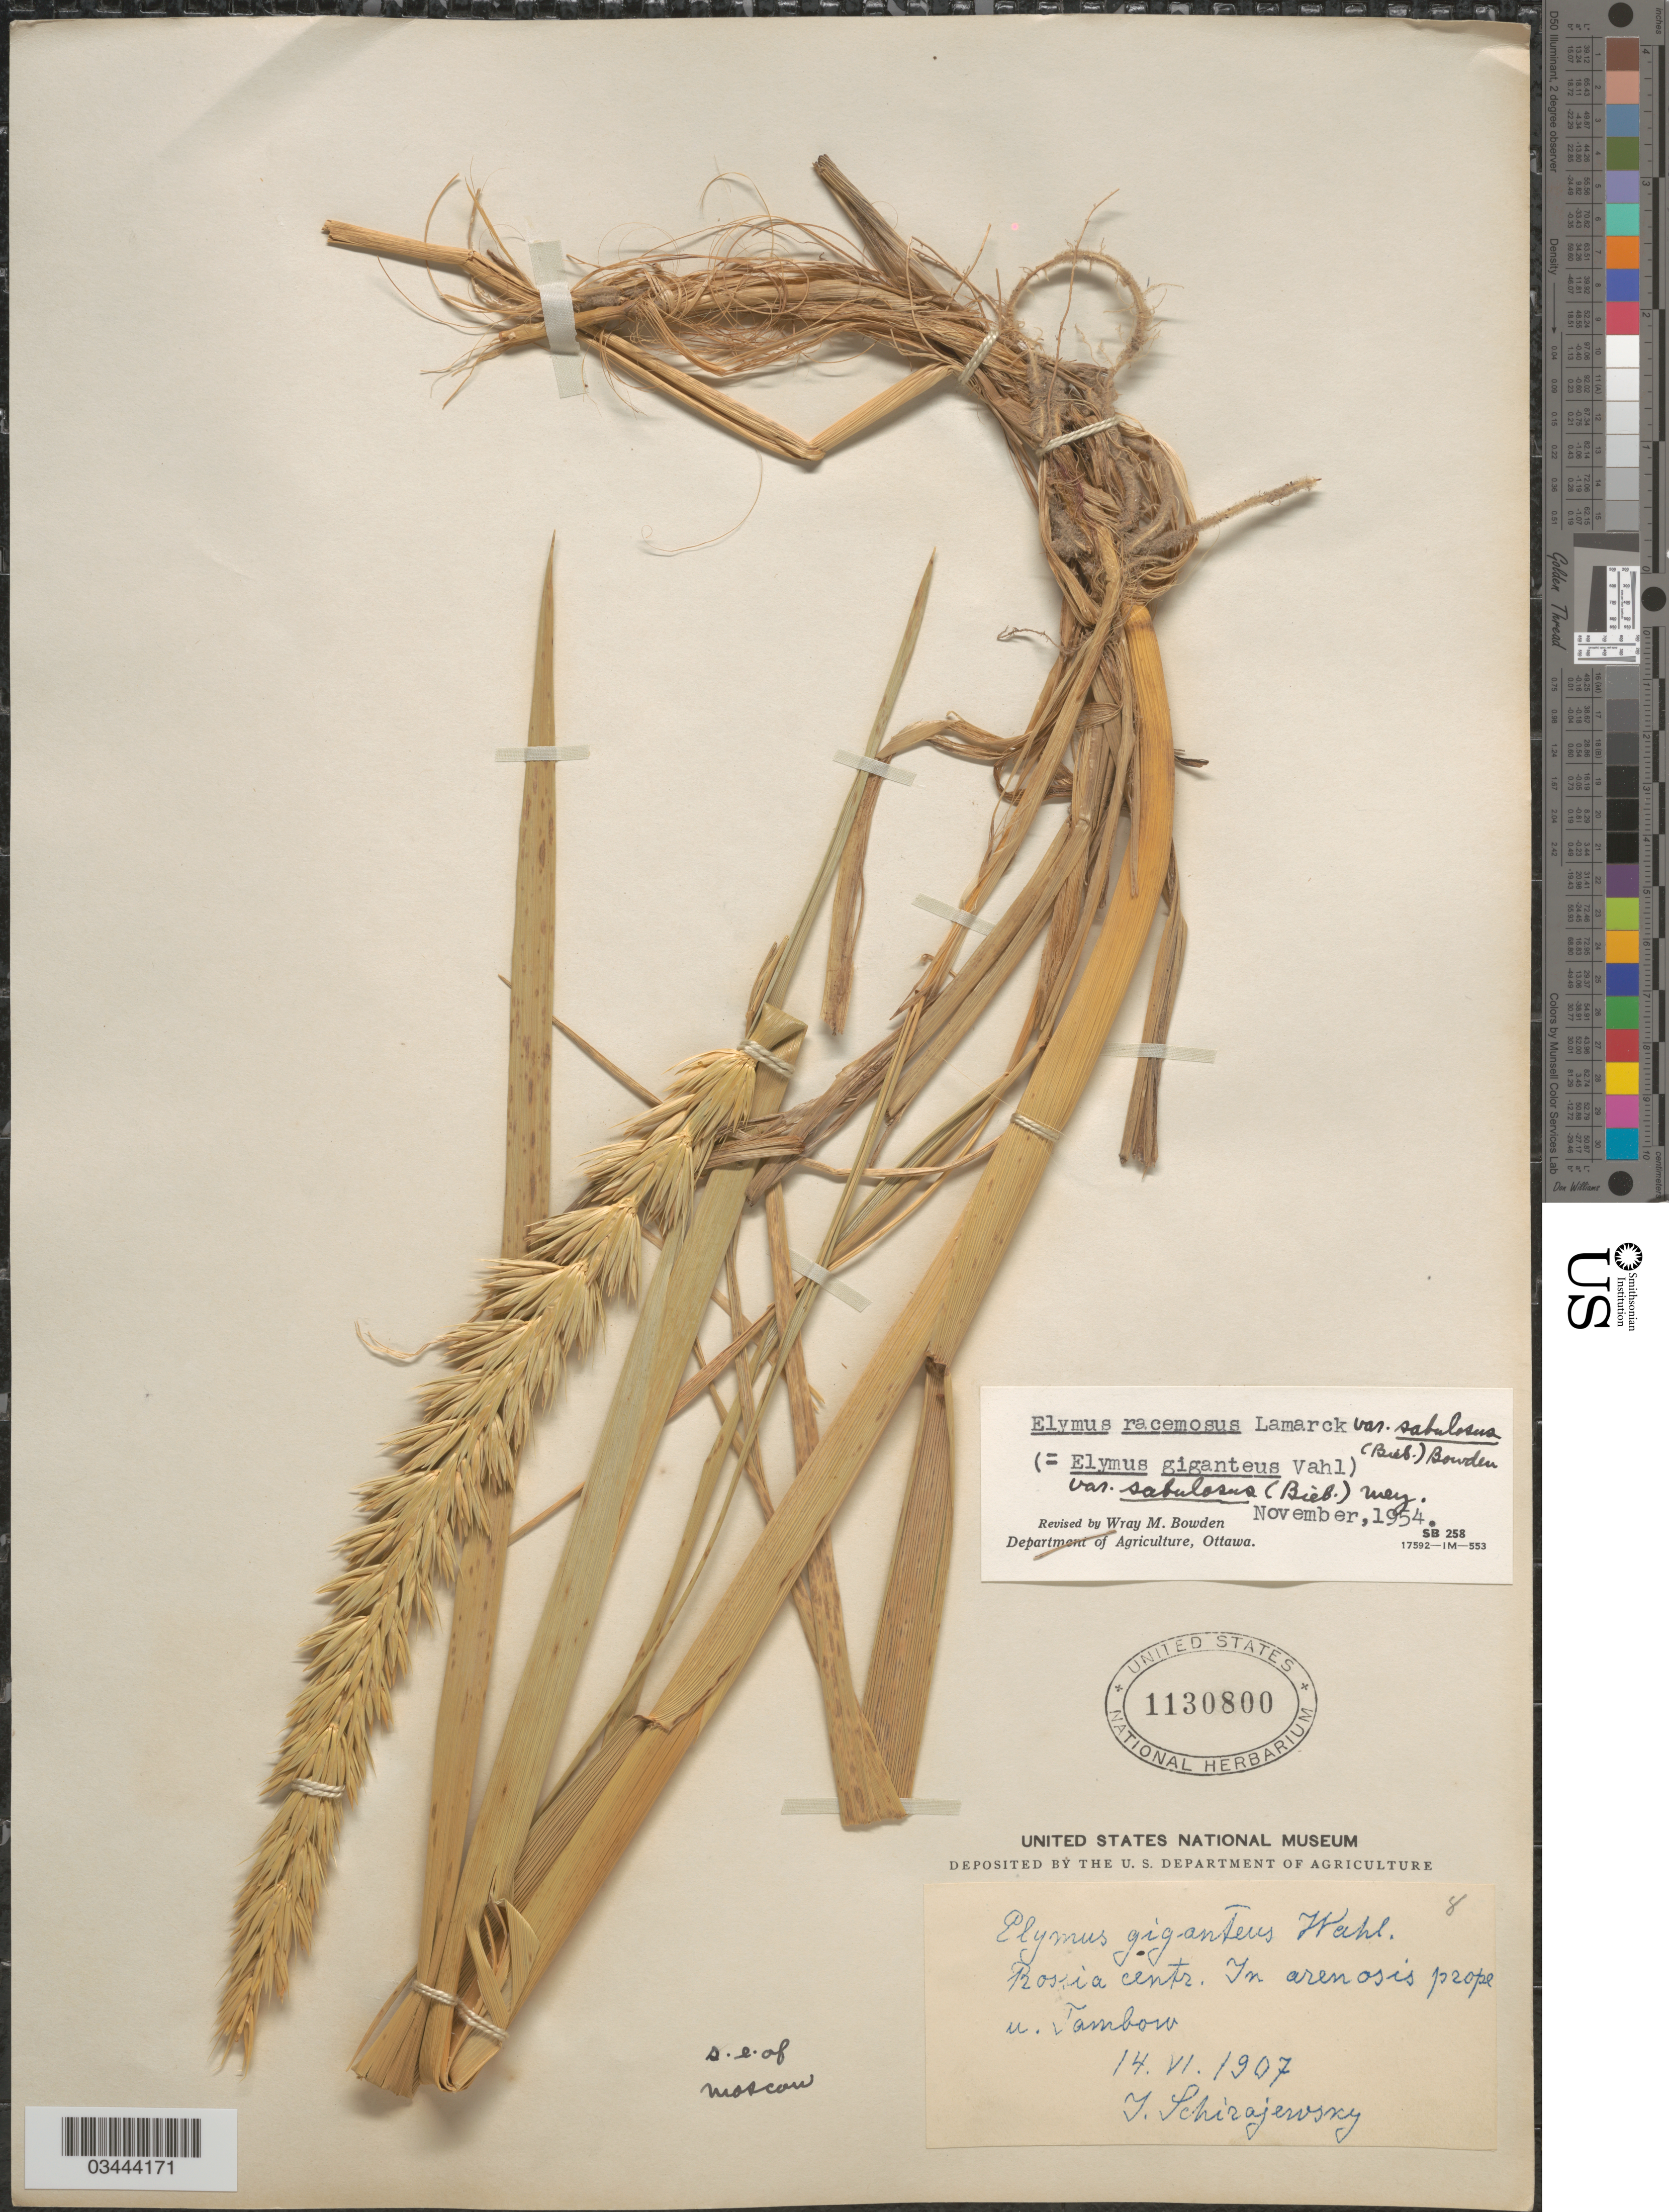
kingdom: Plantae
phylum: Tracheophyta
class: Liliopsida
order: Poales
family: Poaceae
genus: Leymus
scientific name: Leymus racemosus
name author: (Lam.) Tzvelev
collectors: I. Schirajewsky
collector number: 8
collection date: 1907-06-14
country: Russian Federation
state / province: Tambov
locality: Rossia centr. In arenosis prope u. Tambow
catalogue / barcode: US 1130800